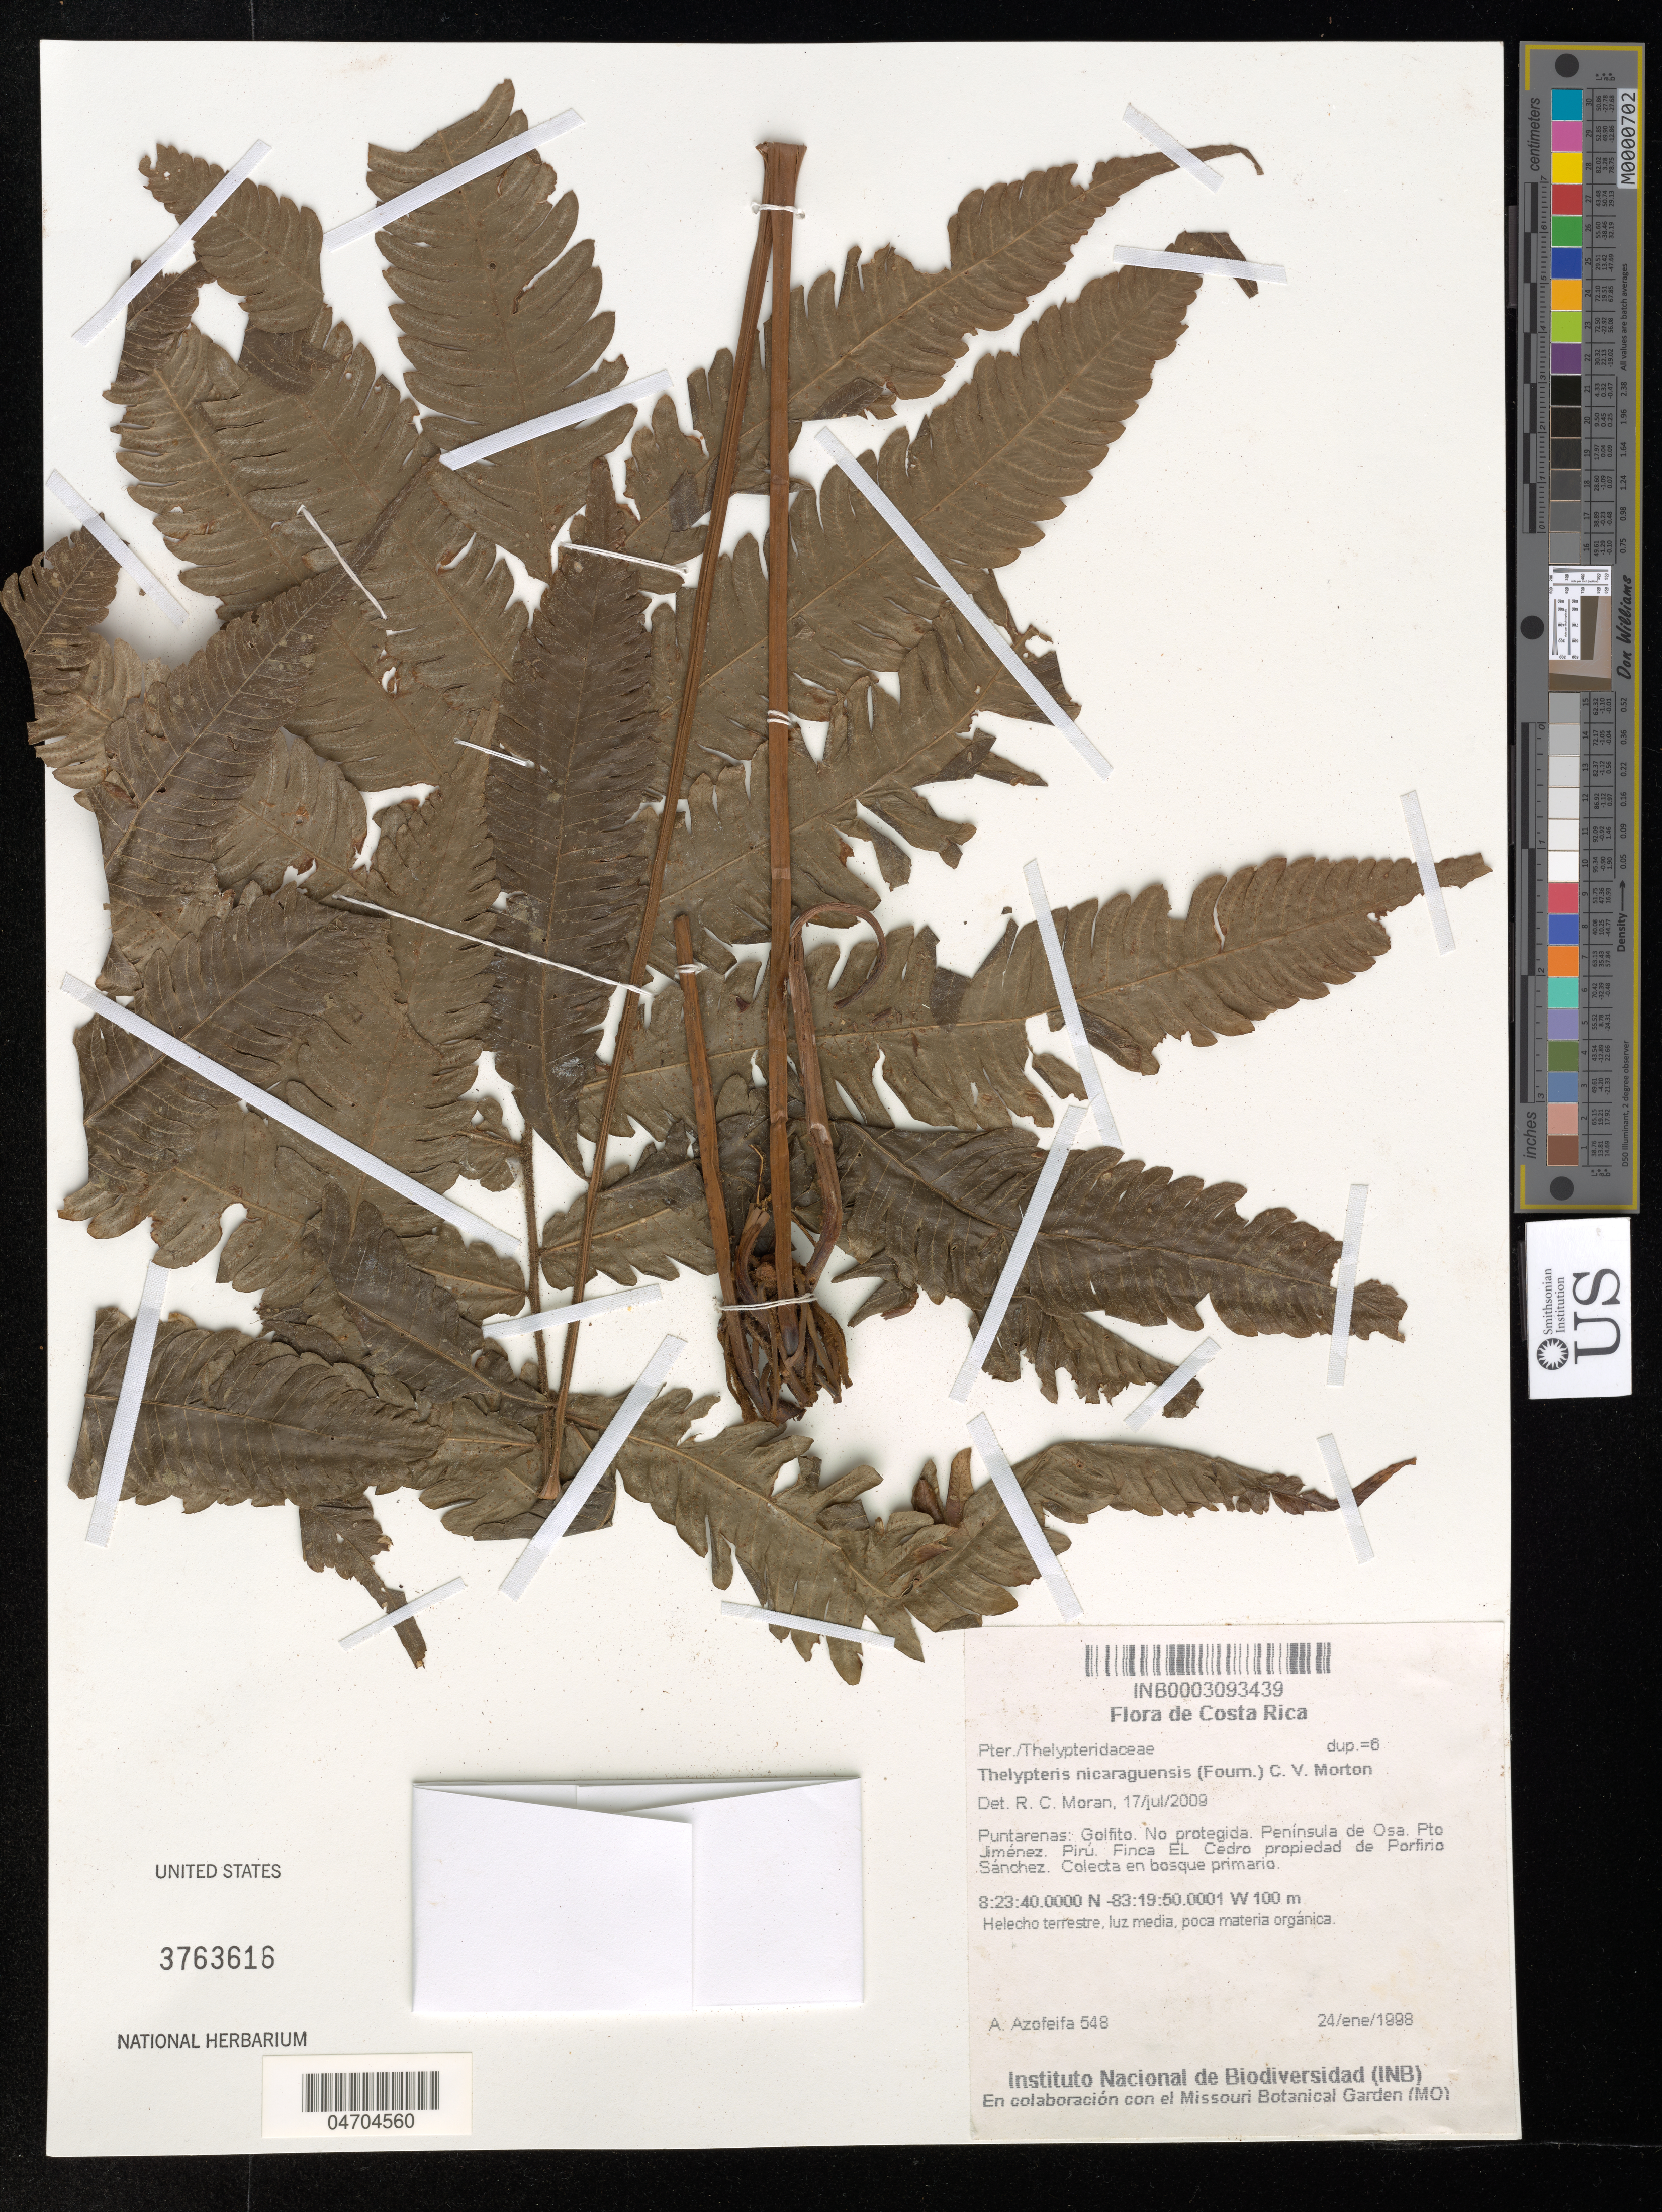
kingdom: Plantae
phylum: Tracheophyta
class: Polypodiopsida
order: Polypodiales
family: Thelypteridaceae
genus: Thelypteris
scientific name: Thelypteris nicaraguensis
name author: (E. Fourn.) C.V. Morton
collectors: A. Azofeifa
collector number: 548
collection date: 1998-01-24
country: Costa Rica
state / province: Puntarenas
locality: Golfito. No protegida. Península de Osa. Pto Jiménez. Pirú. Finca El Cedro propiedad de Porfirio Sánchez. Colecta en bosque primario.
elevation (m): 100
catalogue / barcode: US 3763616